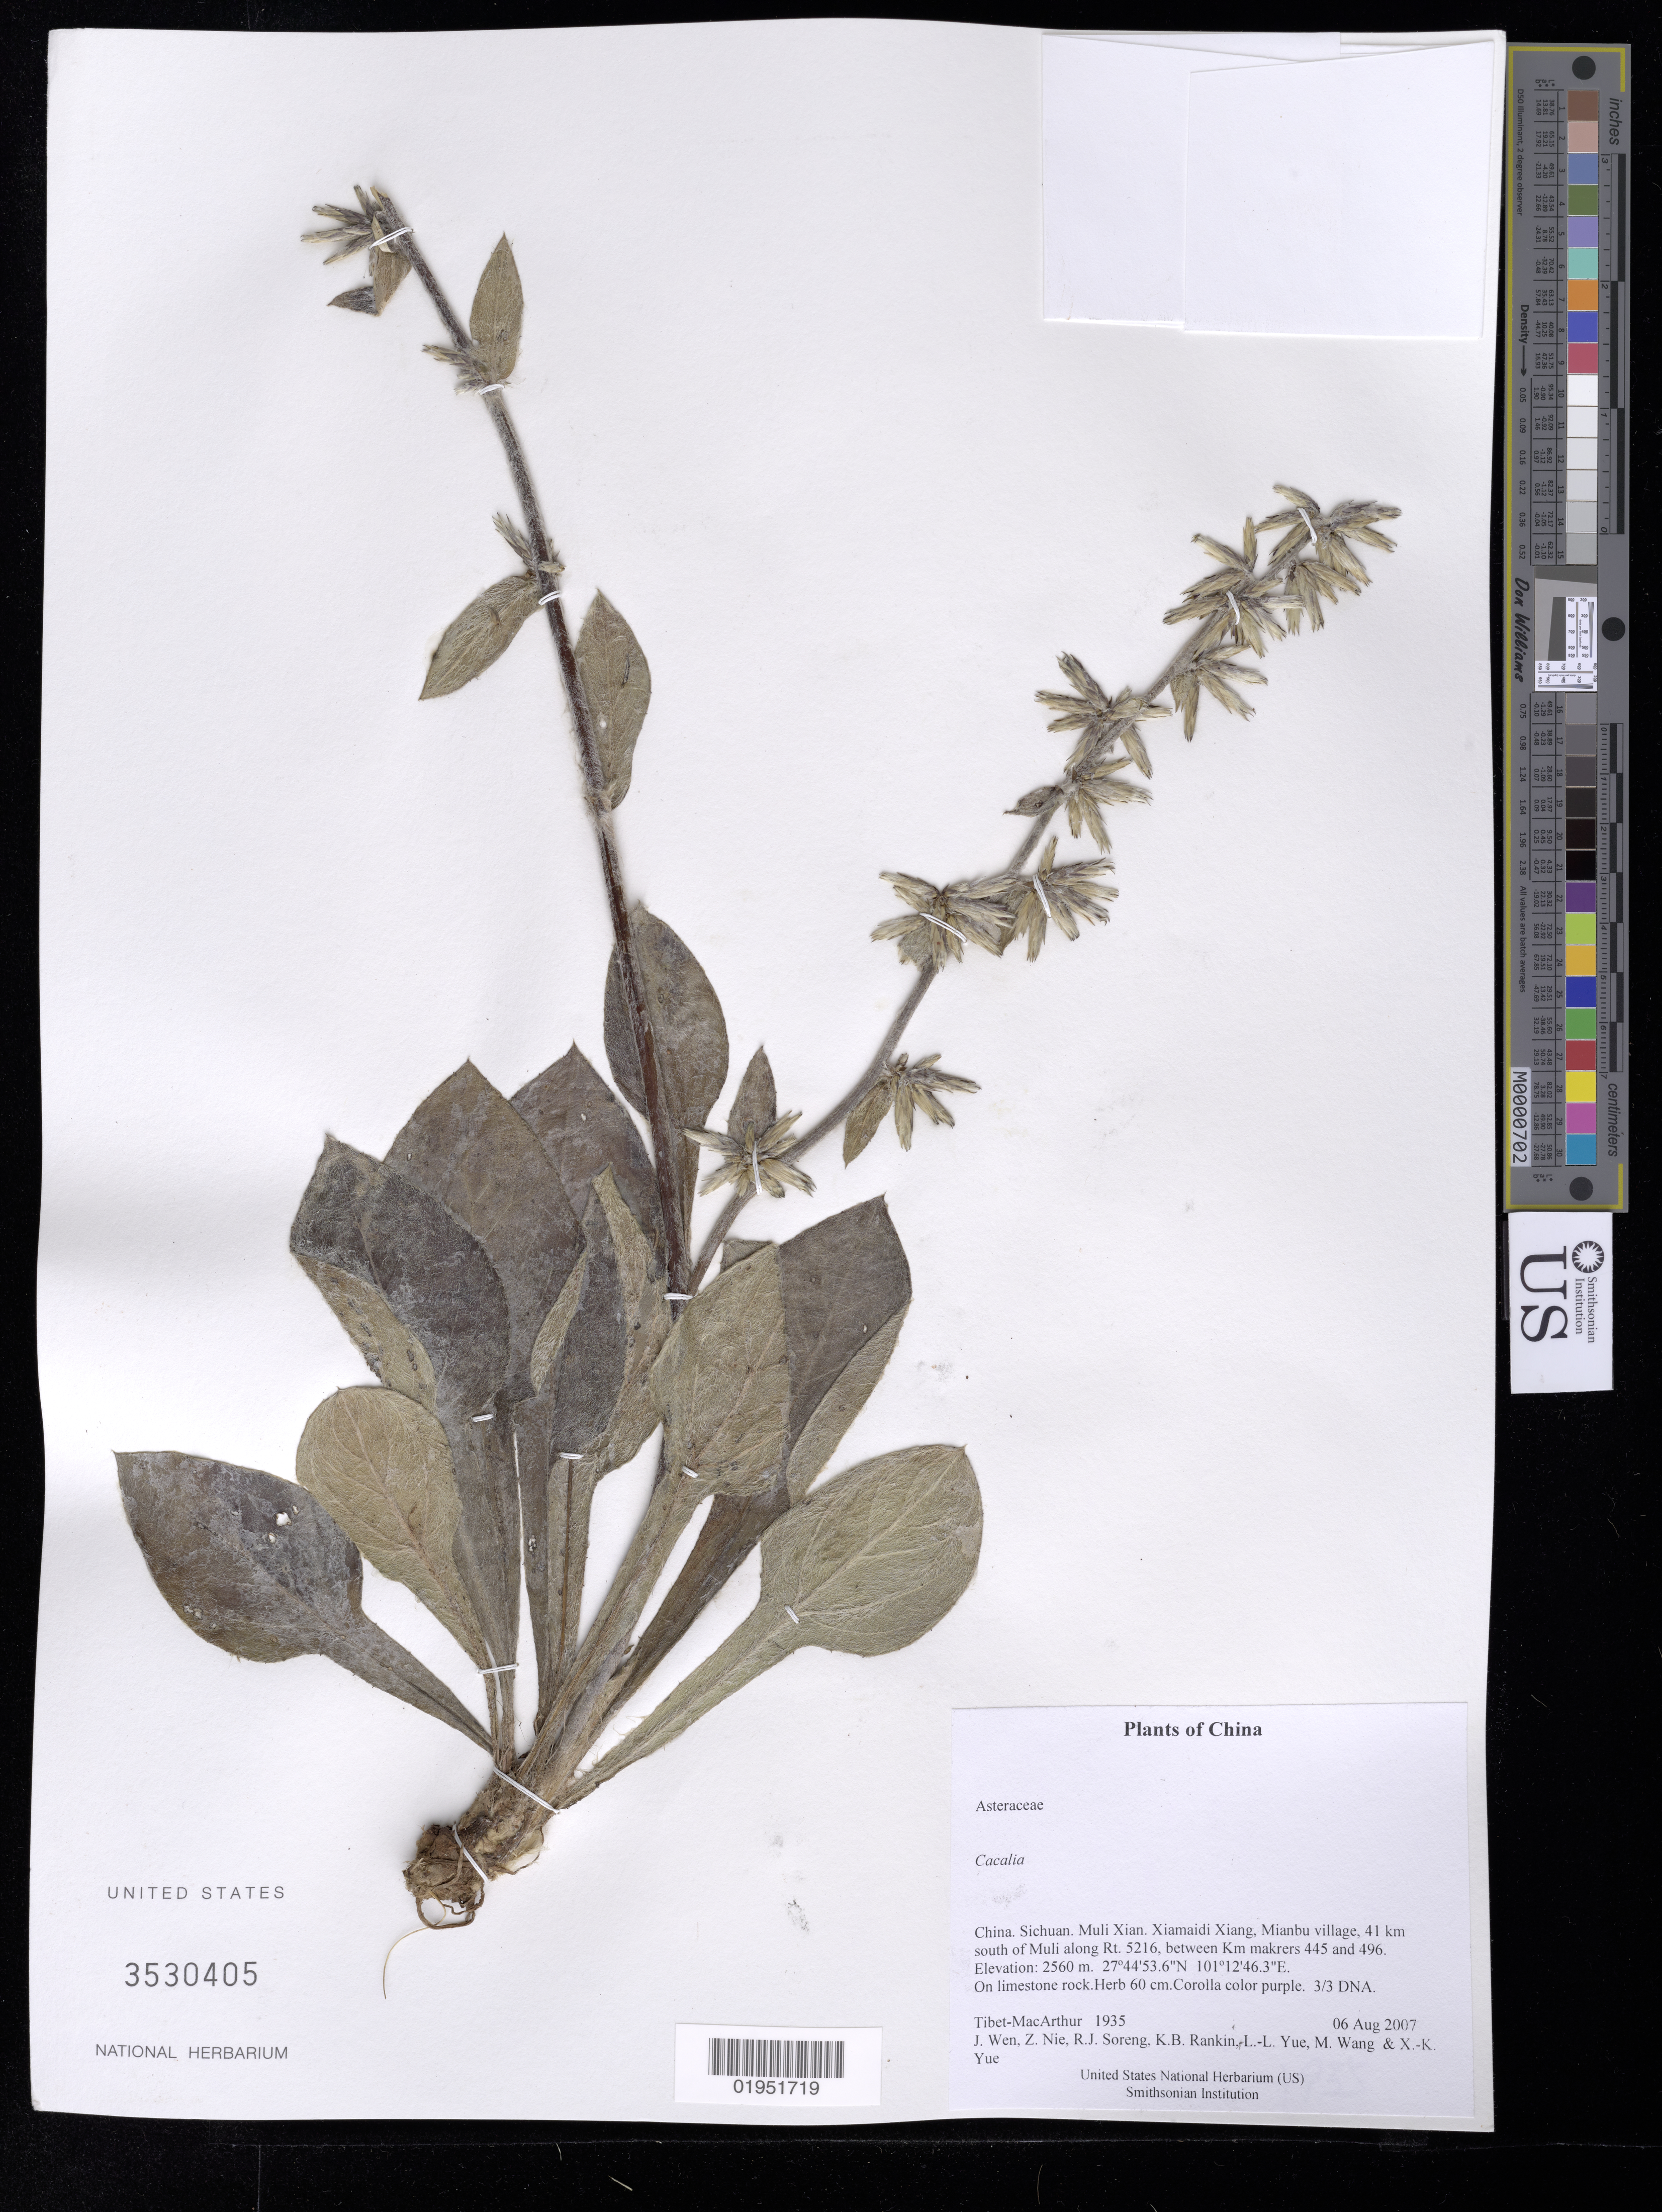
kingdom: Plantae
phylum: Tracheophyta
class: Magnoliopsida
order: Asterales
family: Asteraceae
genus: Adenostyles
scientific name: Adenostyles sp.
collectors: Tibet-MacArthur, J. Wen, Z. Nie, R. J. Soreng, K. Rankin, L. Yue, M. Wang & X. Yue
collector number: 1935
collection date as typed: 06 Aug 2007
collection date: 2007-08-06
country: China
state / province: Sichuan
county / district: Muli Xian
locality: Xiamaidi Xiang, Mianbu village, 41 km south of Muli along Rt. 5216, between Km makrers 445 and 496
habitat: On limestone rock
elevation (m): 2560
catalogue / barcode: US 3530405